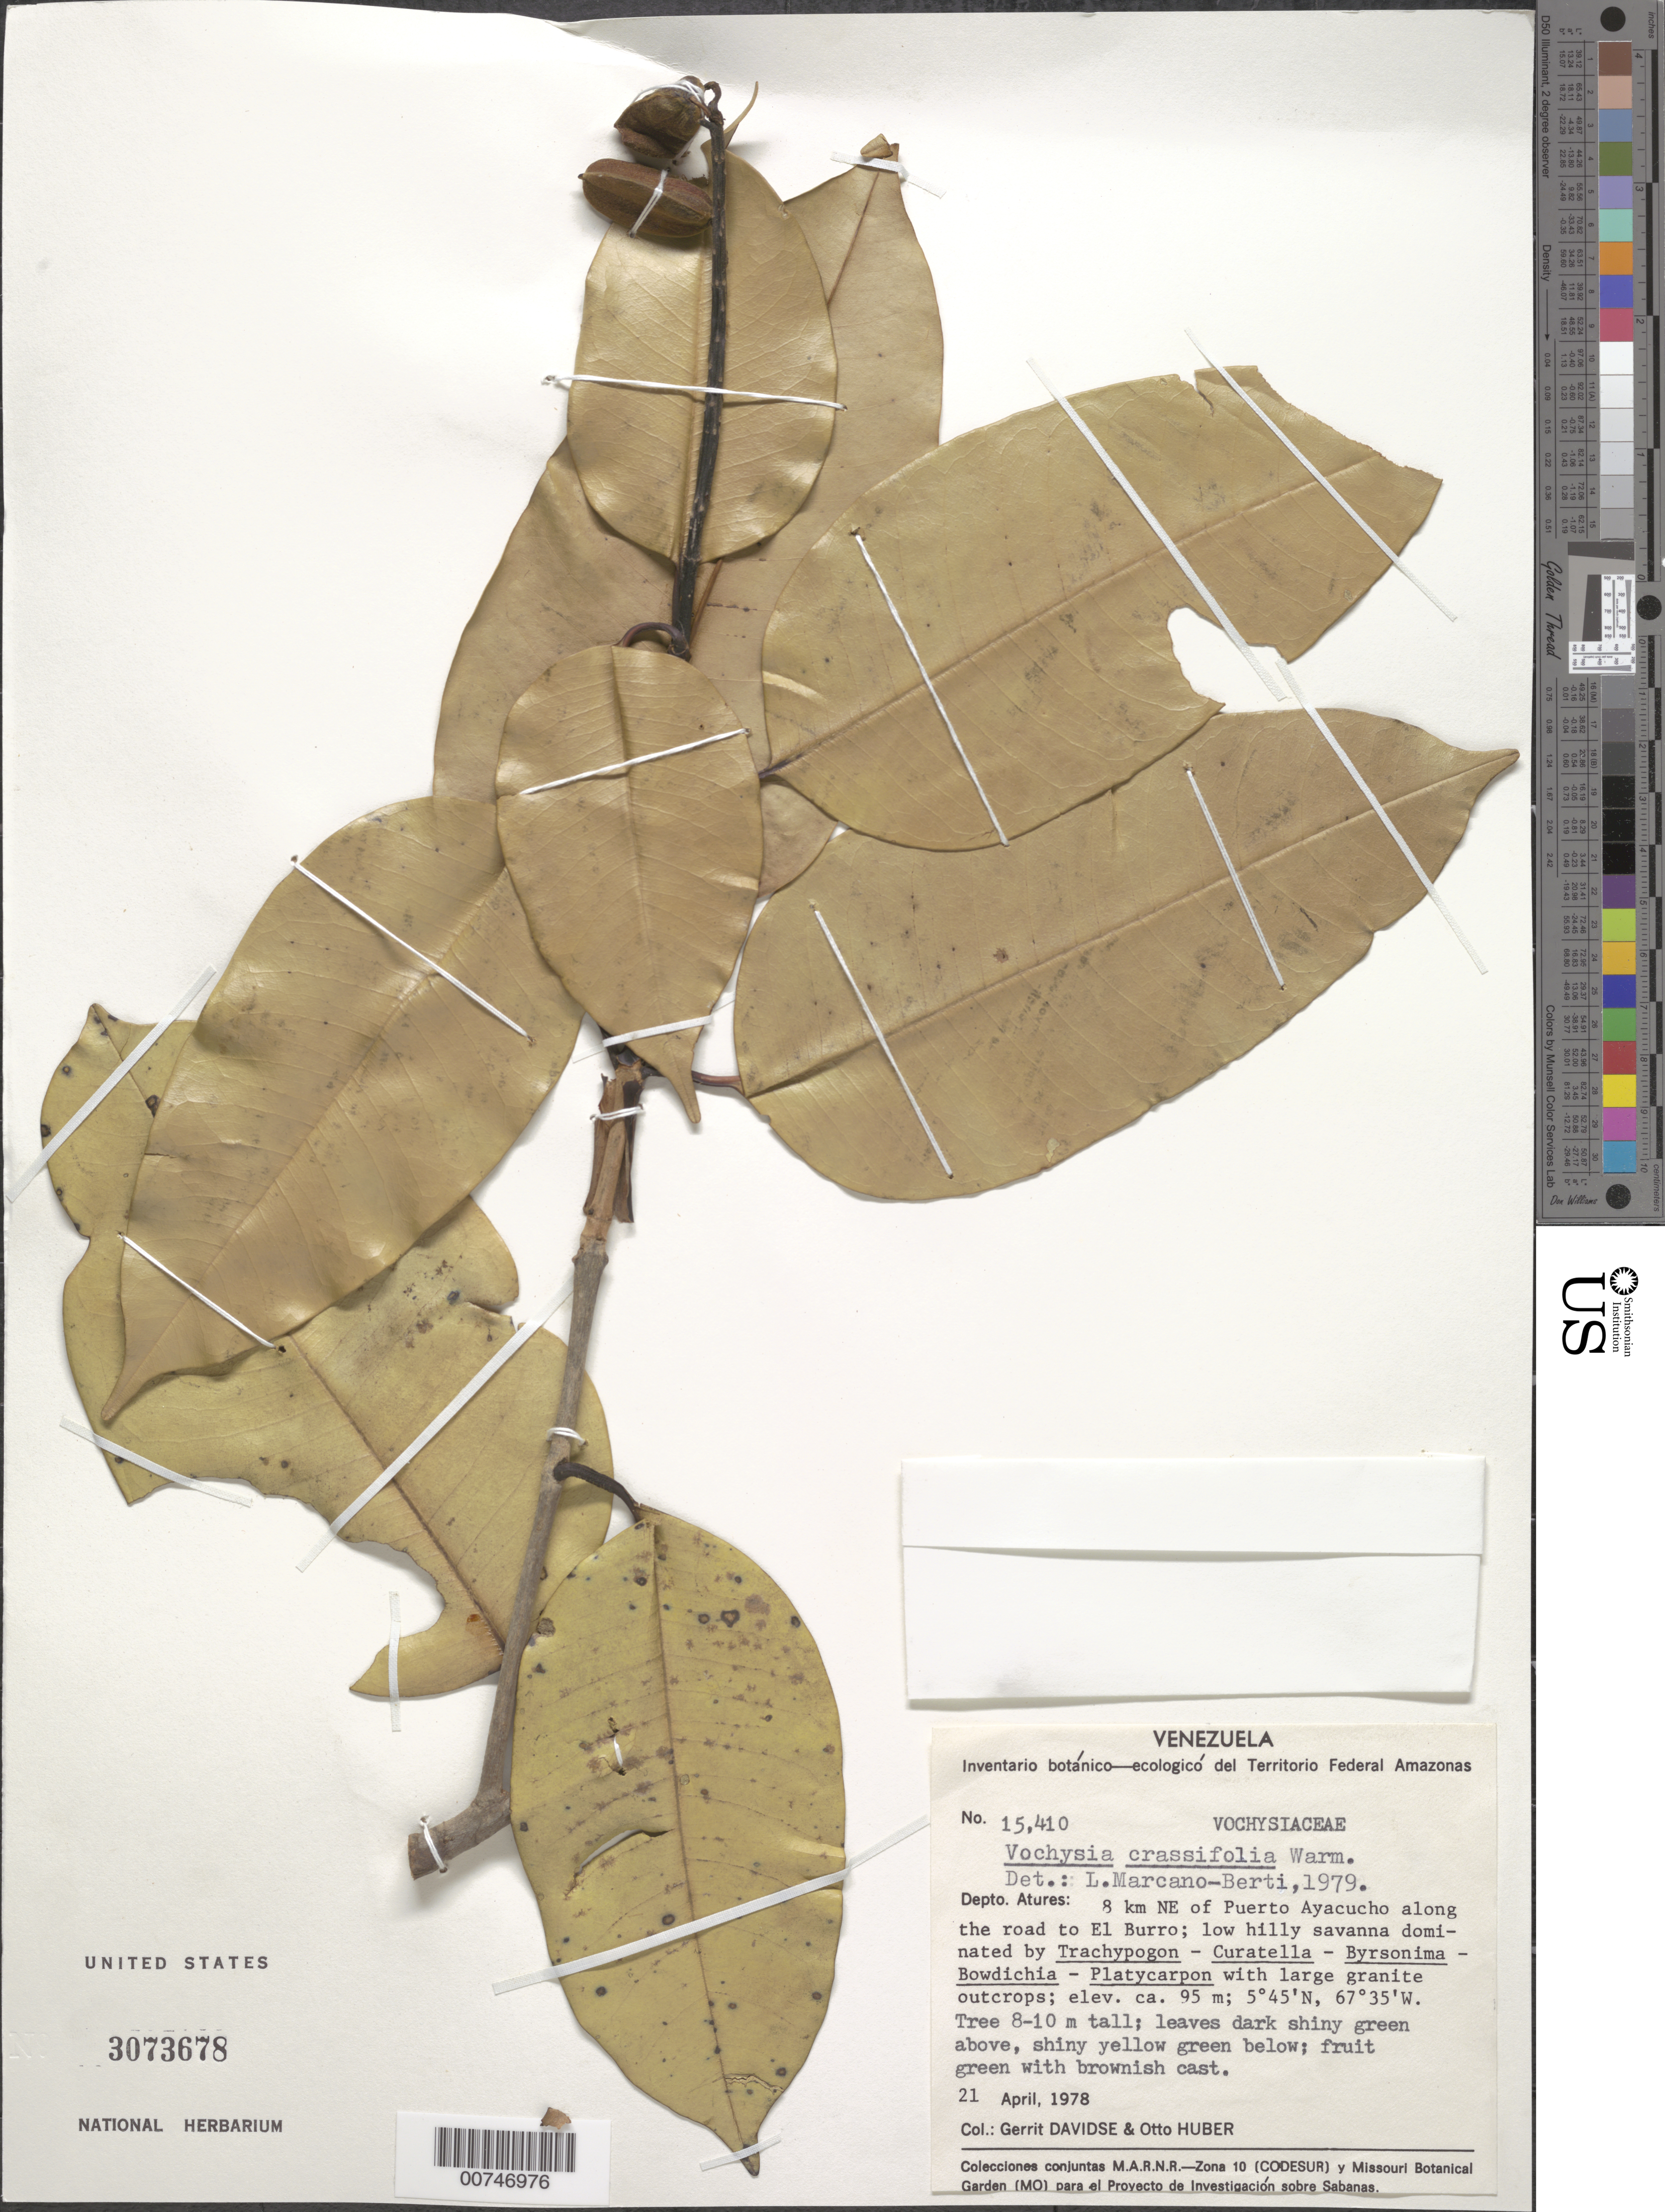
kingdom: Plantae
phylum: Tracheophyta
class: Magnoliopsida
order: Myrtales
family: Vochysiaceae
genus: Vochysia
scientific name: Vochysia crassifolia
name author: Warm.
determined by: Marcano-Berti, L.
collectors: G. Davidse & O. Huber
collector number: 15410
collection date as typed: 21-Apr-78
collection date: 1978-04-21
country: Venezuela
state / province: Amazonas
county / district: Atures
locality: Puerto Ayacucho, 23 km NE of, 8 km E of highway to El Burro, near Cachama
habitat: Low hilly savanna with large granite outcrops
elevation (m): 95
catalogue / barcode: US 3073678